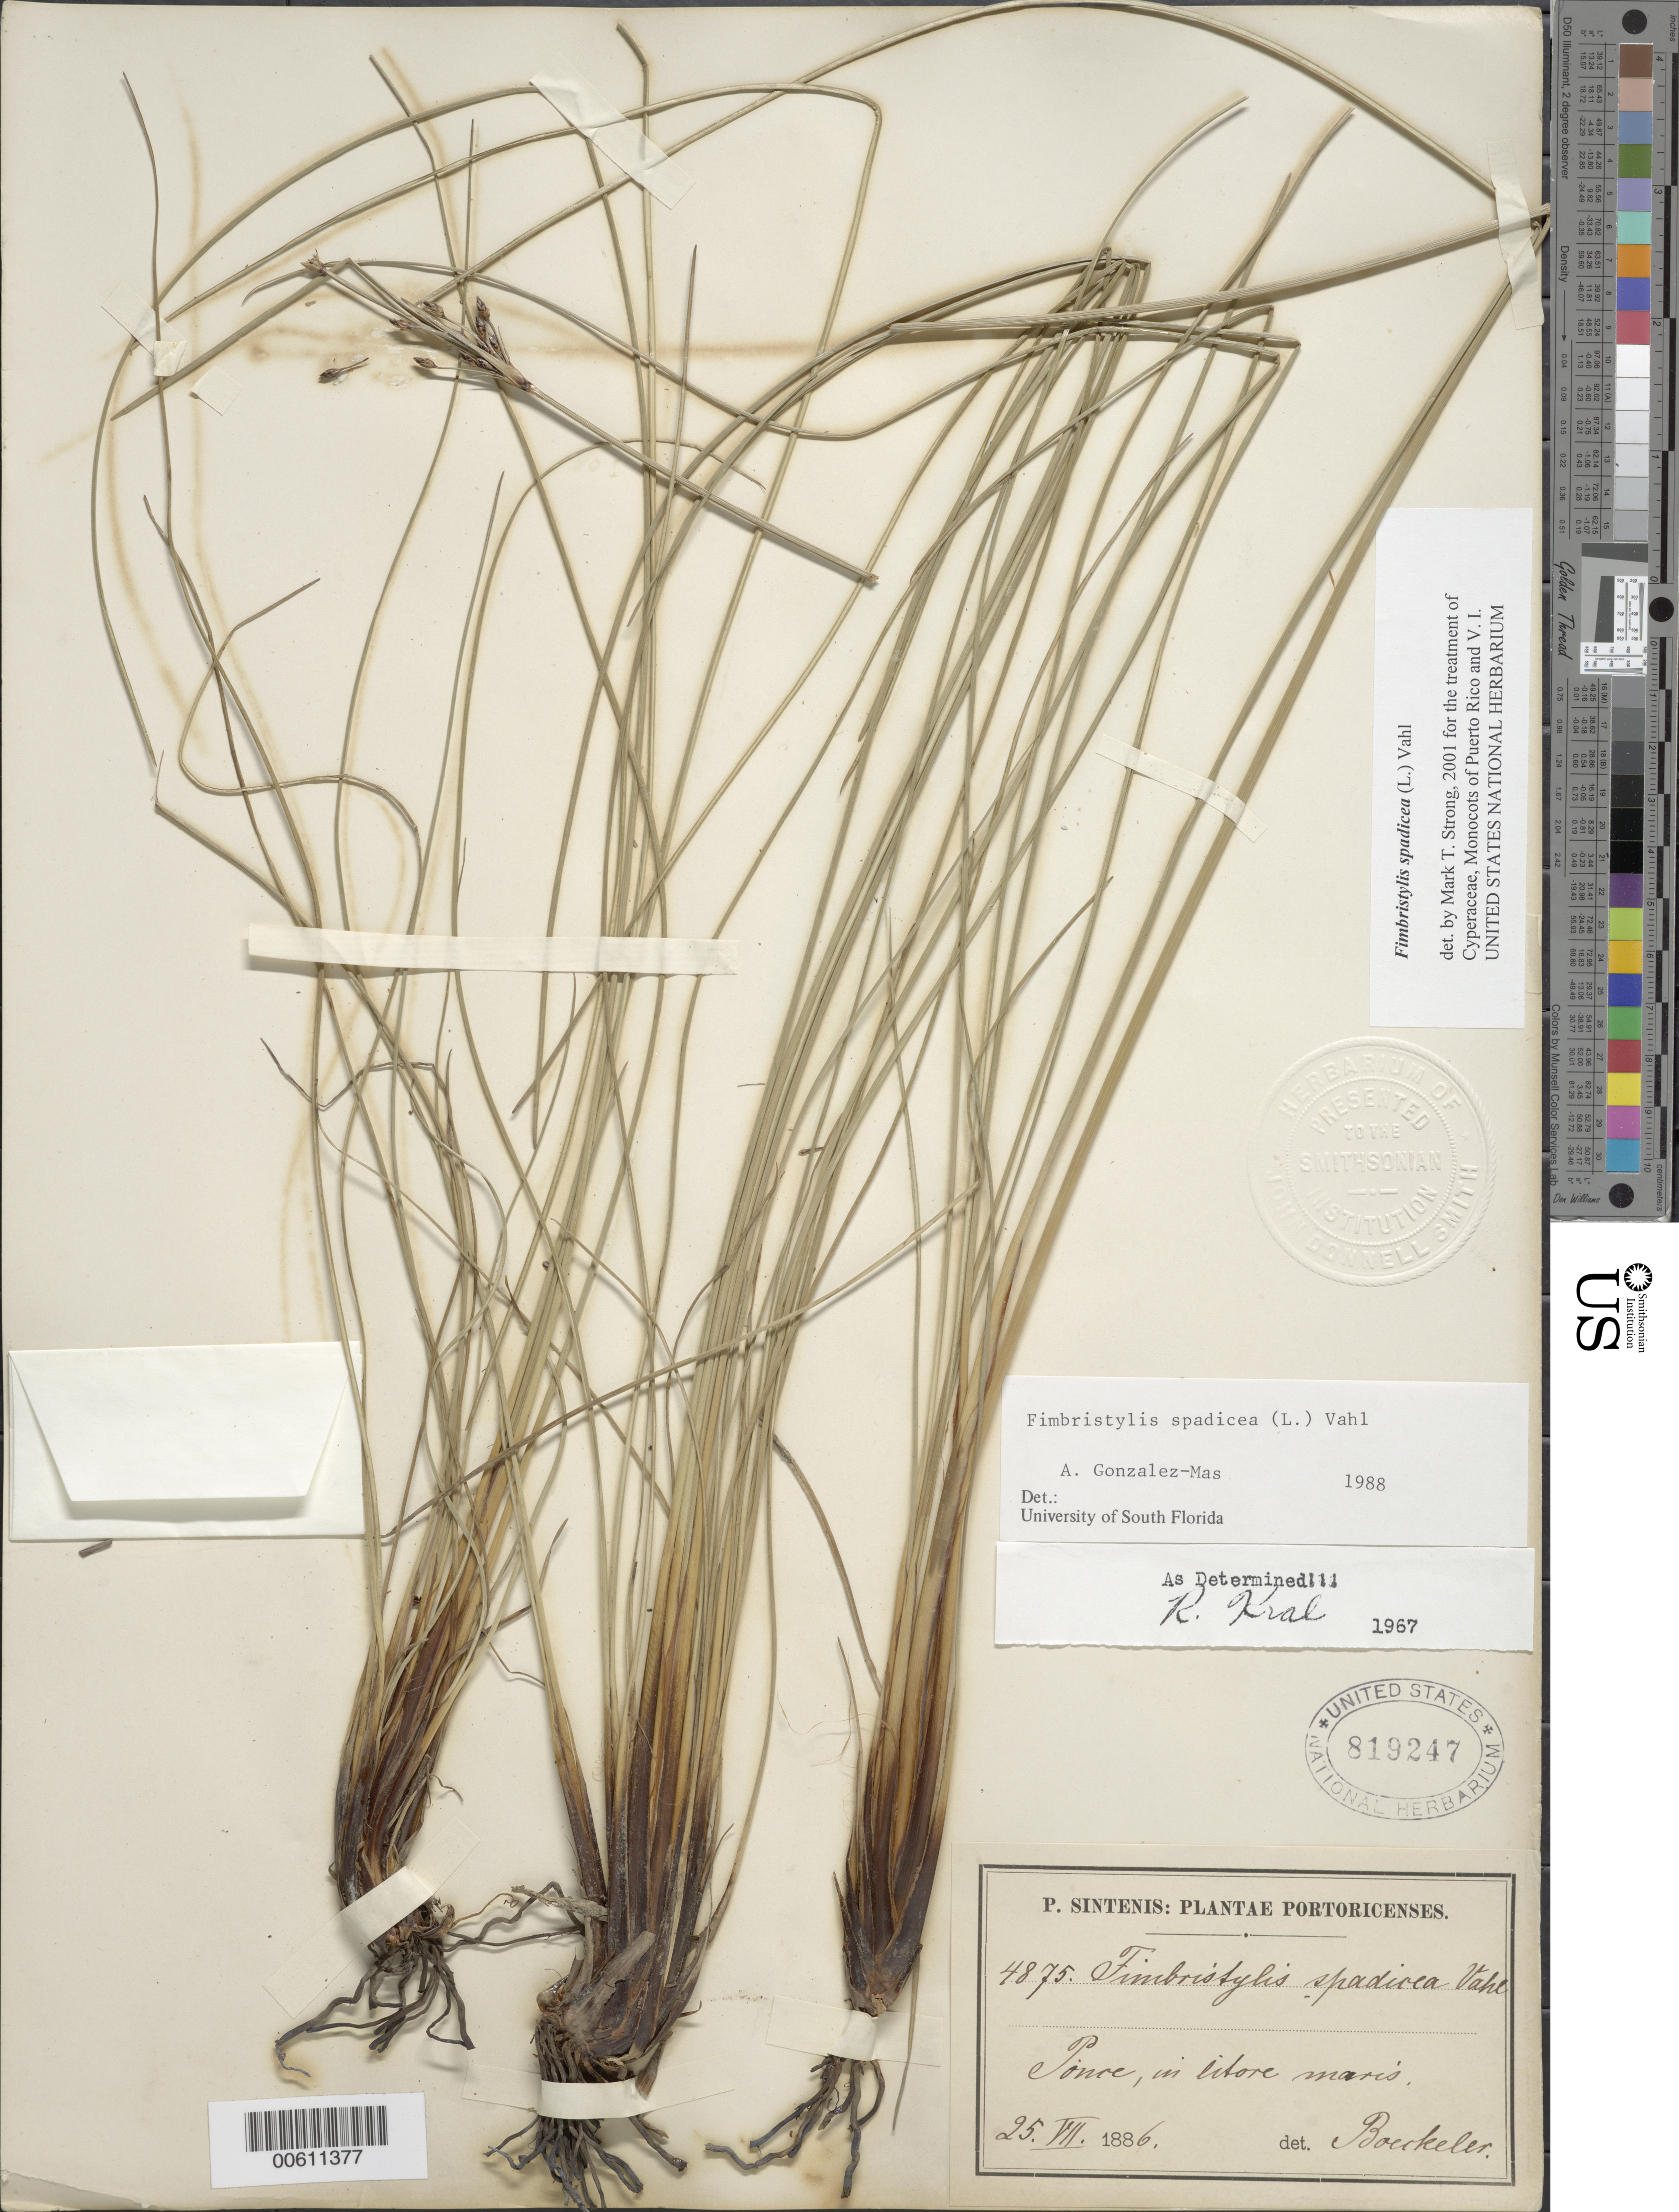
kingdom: Plantae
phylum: Tracheophyta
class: Liliopsida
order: Poales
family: Cyperaceae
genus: Fimbristylis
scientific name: Fimbristylis spadicea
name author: (L.) Vahl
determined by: Strong, M. T., (US), Smithsonian Institution - National Museum of Natural History (UNITED STATES)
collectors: P. Sintenis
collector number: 4875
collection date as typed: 25 Jul 1886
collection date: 1886-07-25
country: Puerto Rico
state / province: Ponce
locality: Ponce.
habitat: In litore maris.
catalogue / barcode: US 819247